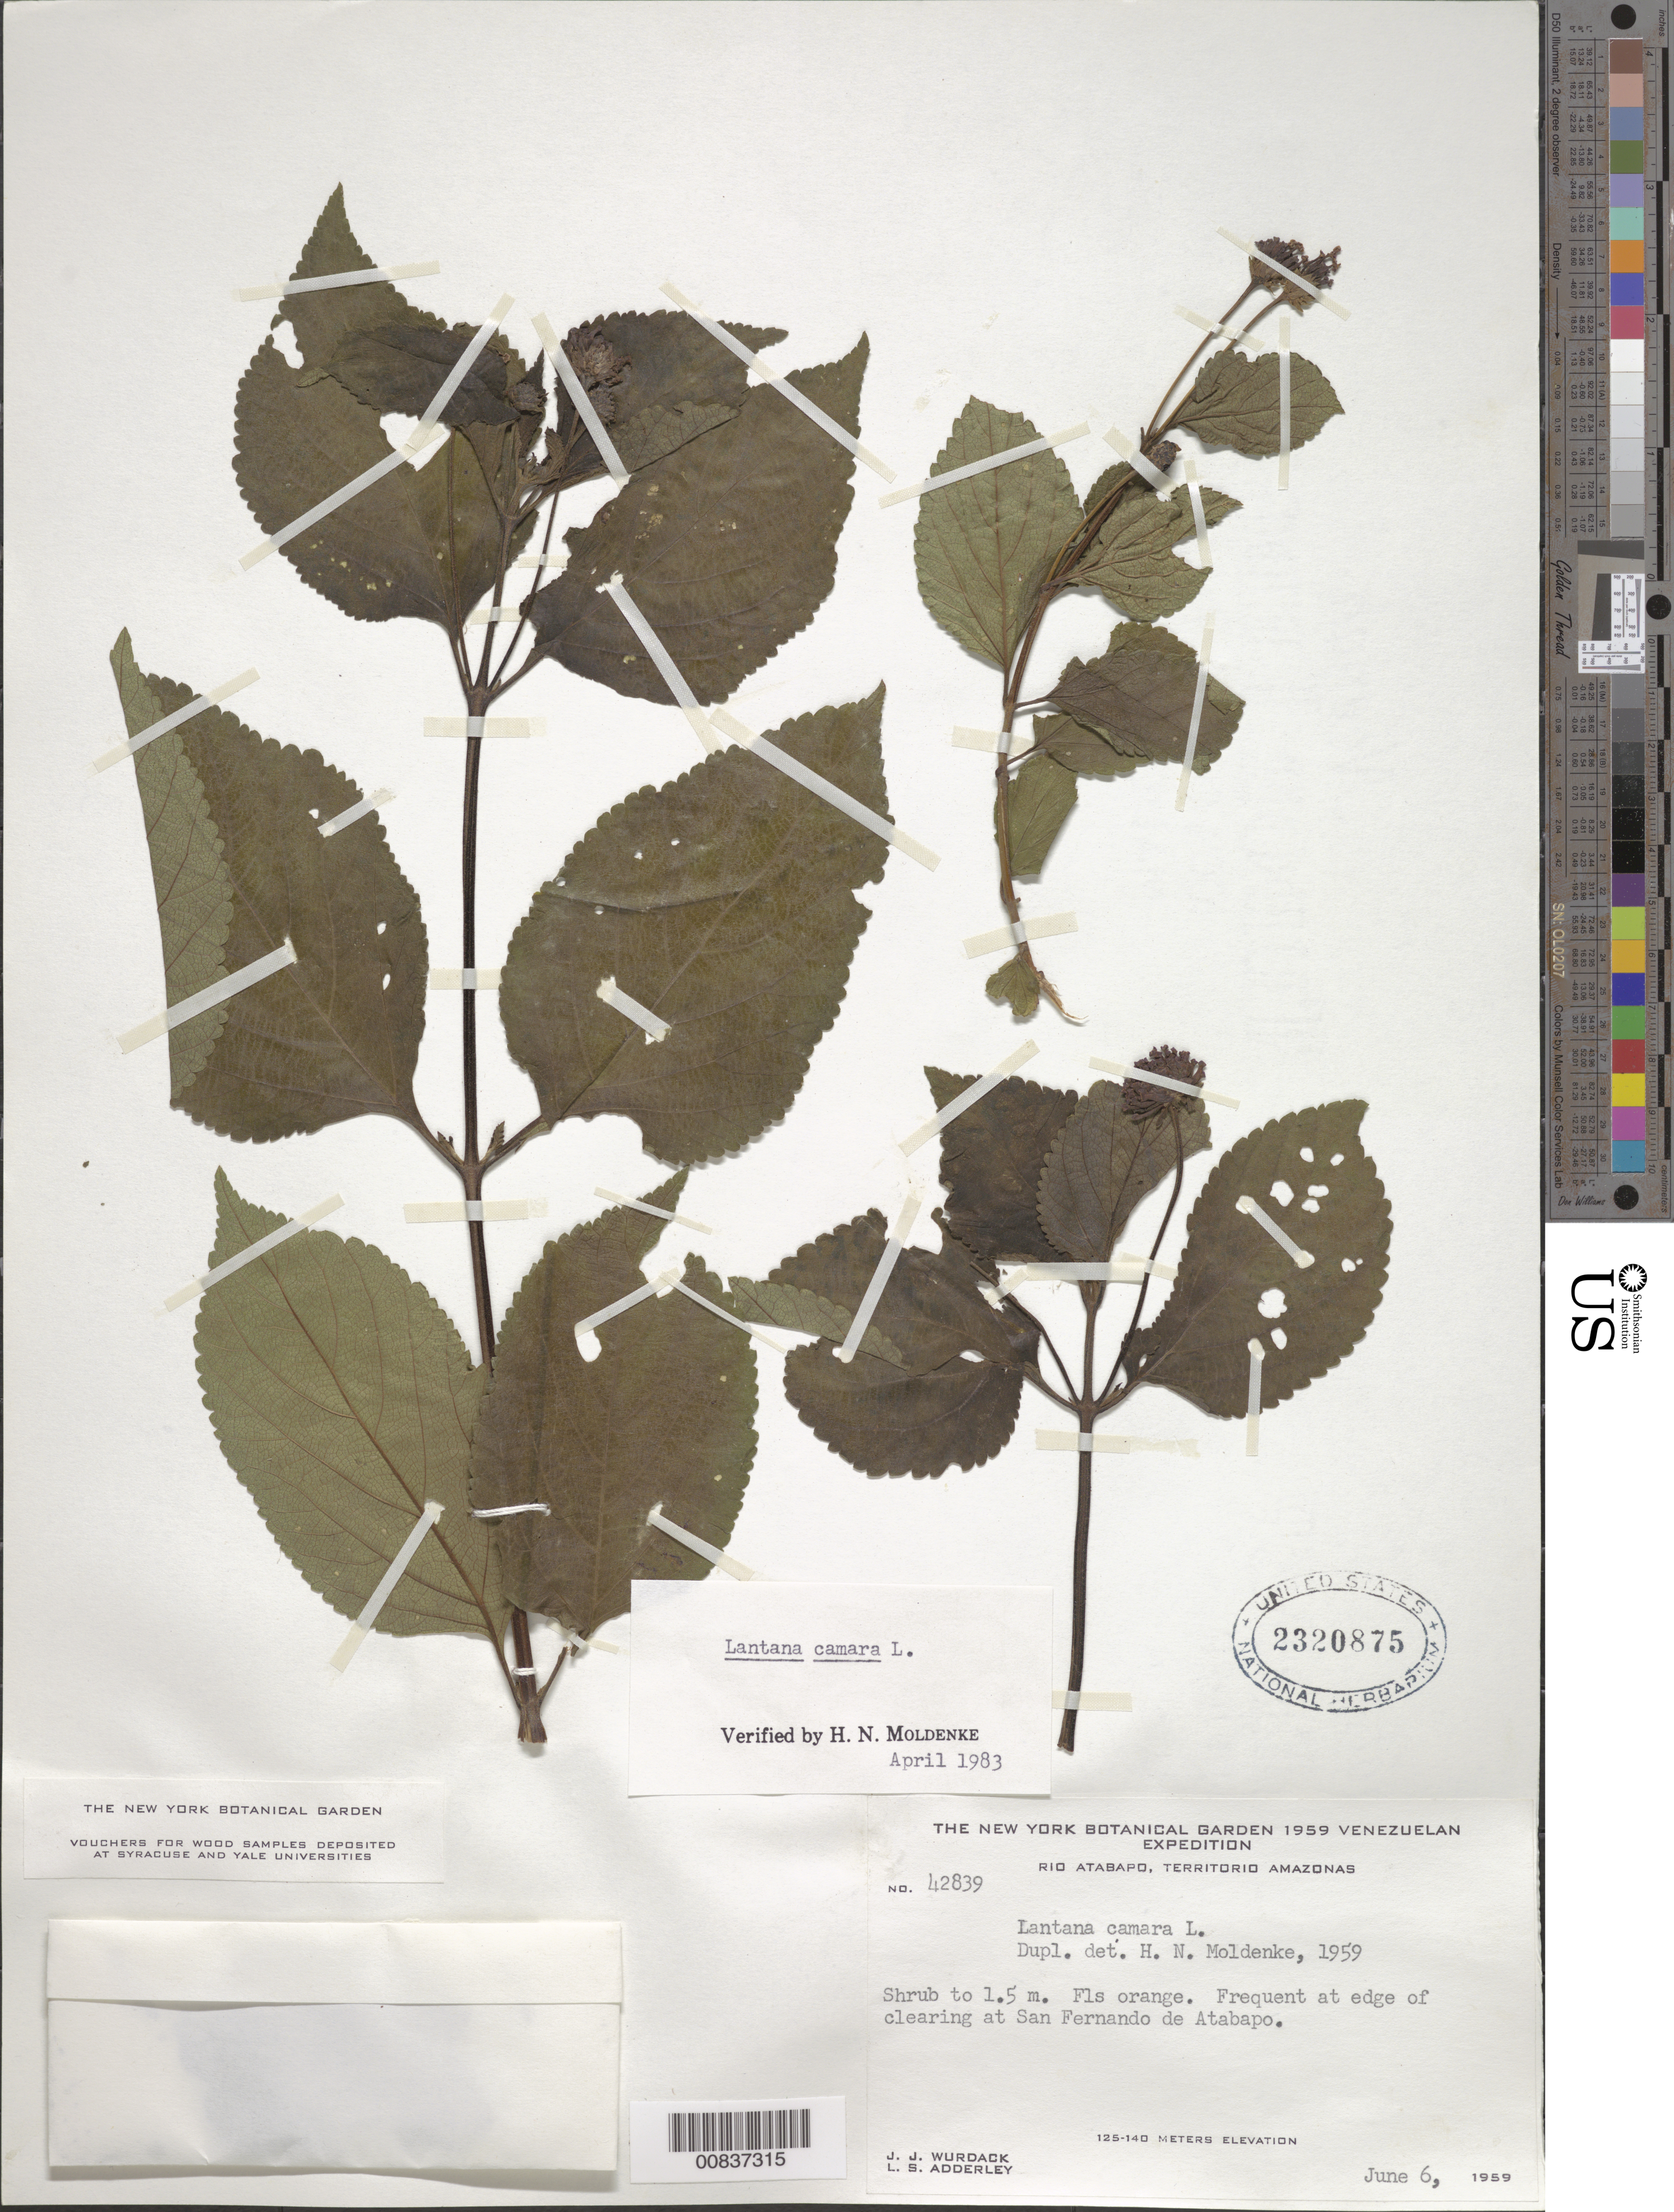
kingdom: Plantae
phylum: Tracheophyta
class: Magnoliopsida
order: Lamiales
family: Verbenaceae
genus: Lantana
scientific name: Lantana camara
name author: L.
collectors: J. J. Wurdack & L. S. Adderley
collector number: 42839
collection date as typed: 6-Jun-59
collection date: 1959-06-06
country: Venezuela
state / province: Amazonas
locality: Río Atabapo, San Fernando de Atabapo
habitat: Edge of clearing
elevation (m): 125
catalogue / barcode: US 2320875